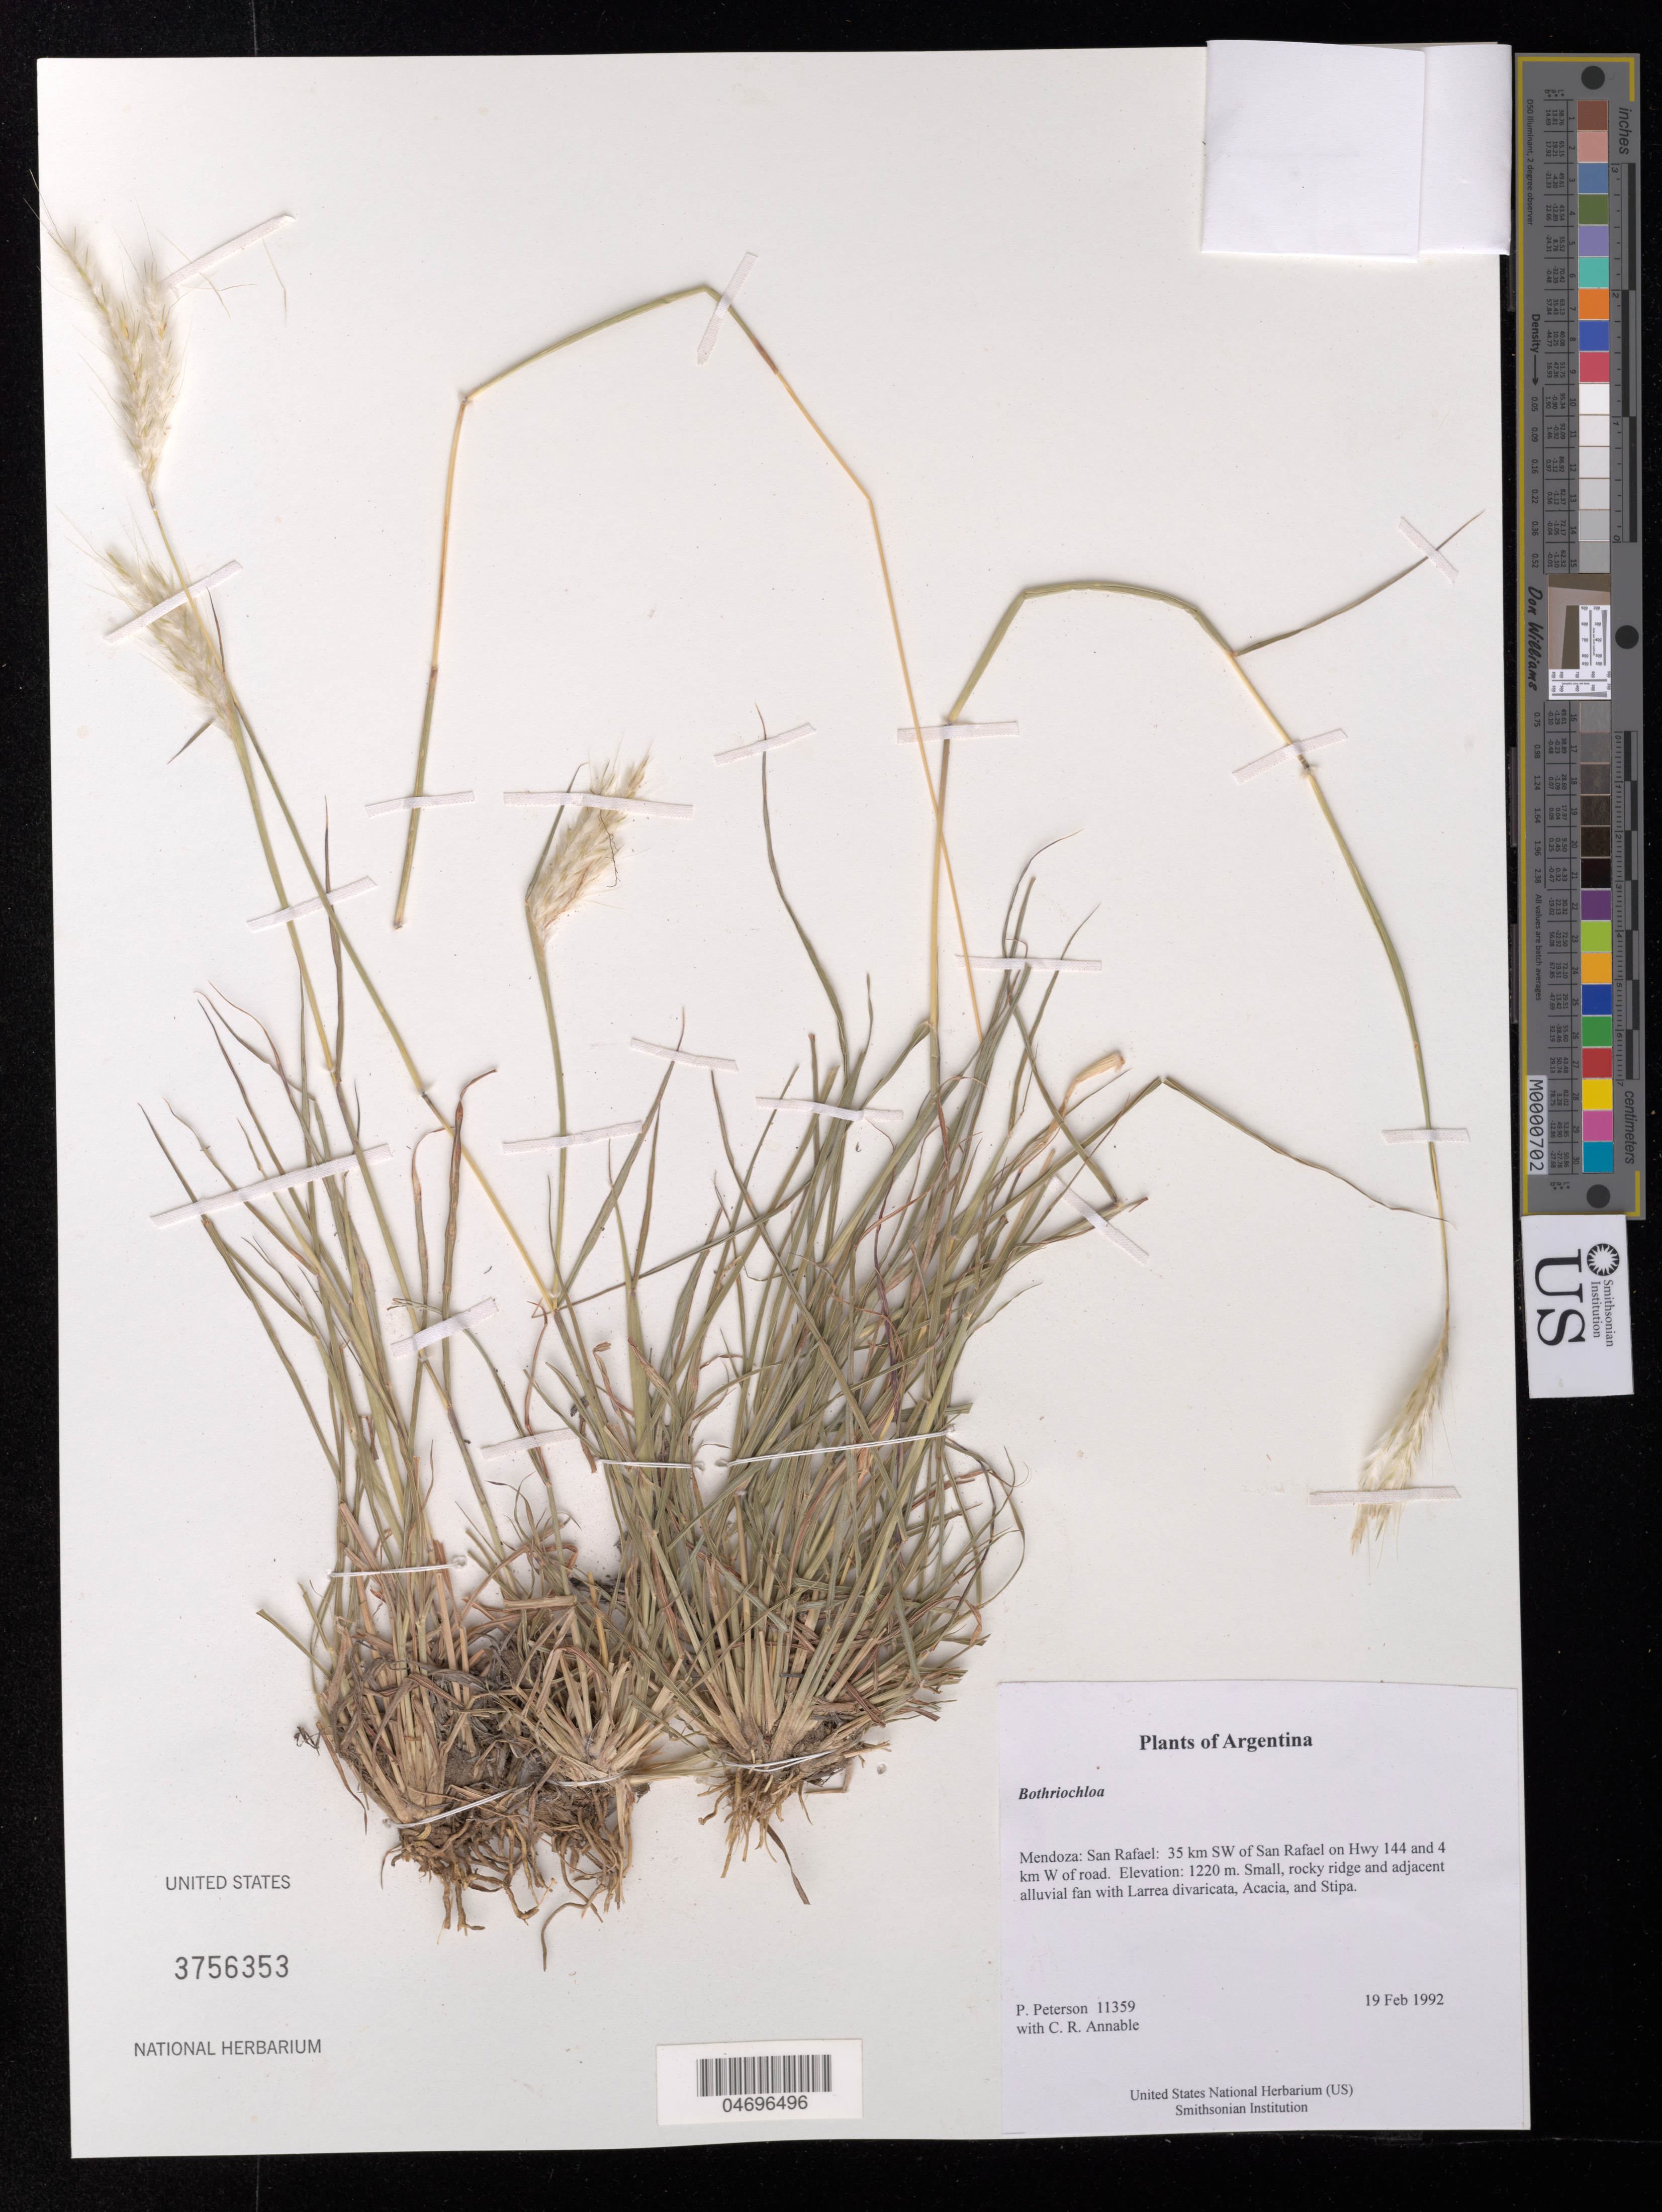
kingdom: Plantae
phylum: Tracheophyta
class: Liliopsida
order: Poales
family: Poaceae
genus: Bothriochloa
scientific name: Bothriochloa sp.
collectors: P. M. Peterson & C. R. Annable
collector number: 11359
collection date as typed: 19 Feb 1992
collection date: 1992-02-19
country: Argentina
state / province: Mendoza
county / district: San Rafael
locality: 35 km SW of San Rafael on Hwy 144 and 4 km W of road.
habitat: Small, rocky ridge and adjacent alluvial fan with Larrea divaricata, Acacia, and Stipa.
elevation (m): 1220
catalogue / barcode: US 3756353